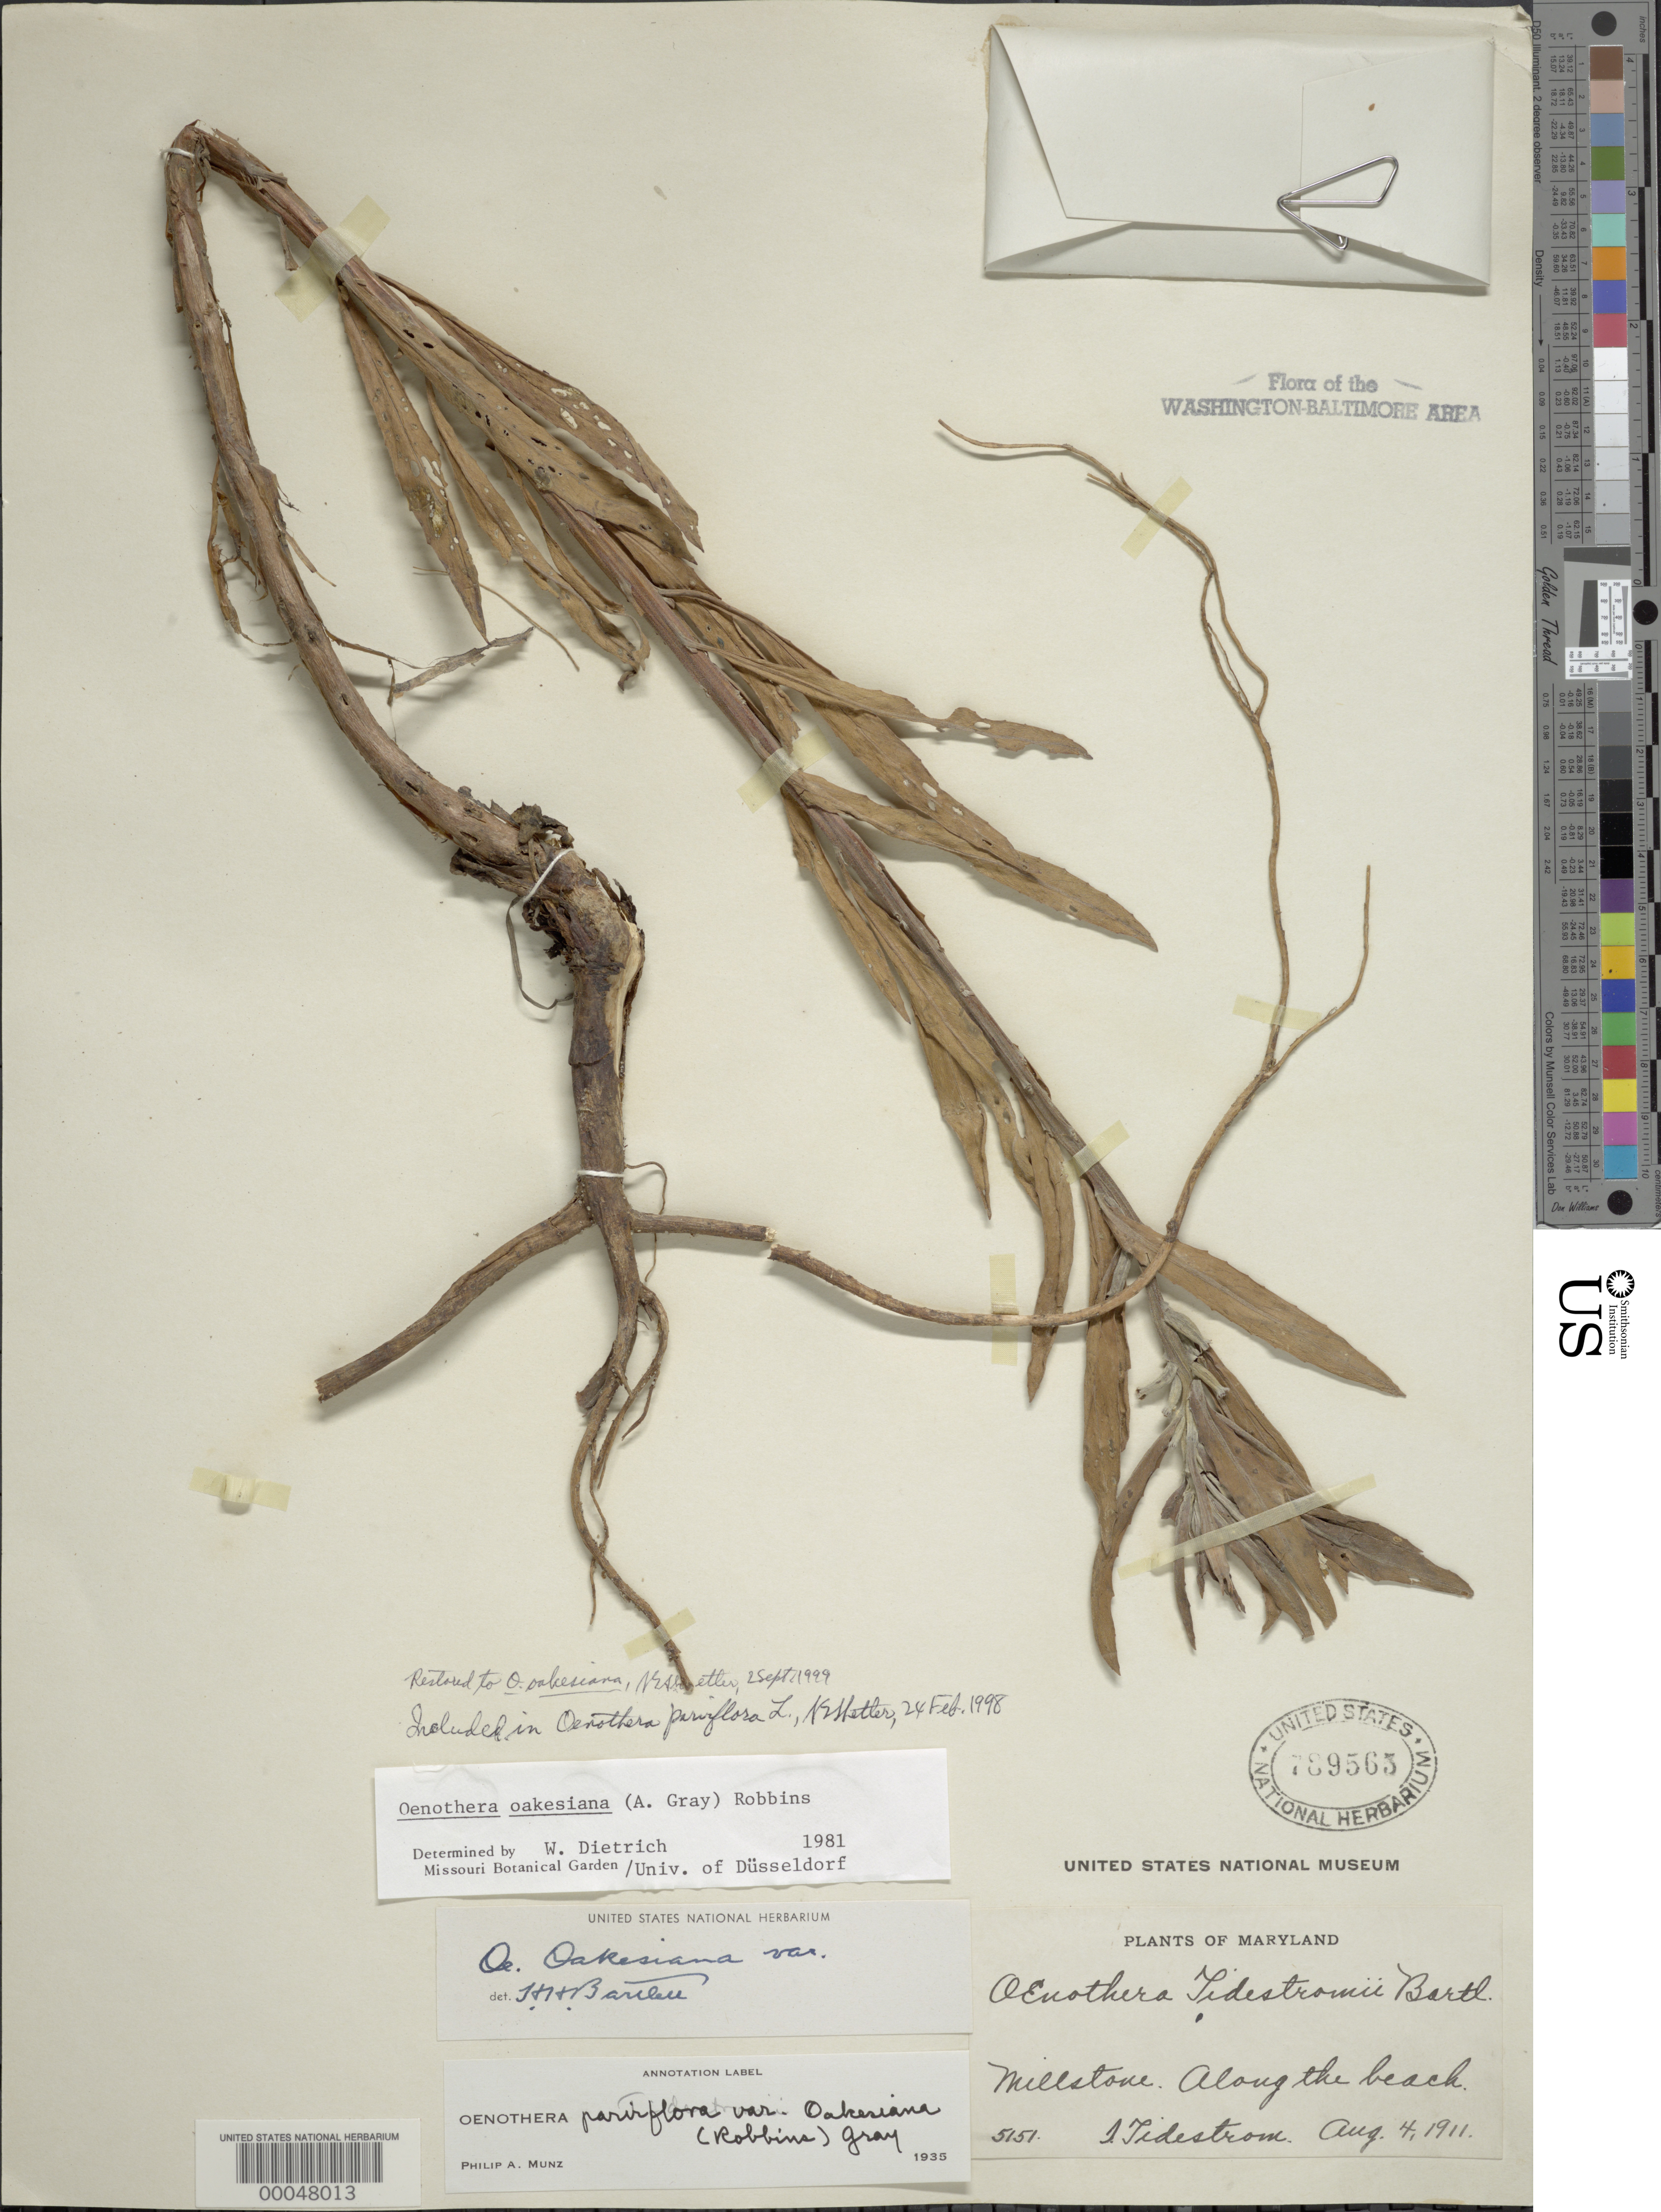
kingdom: Plantae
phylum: Tracheophyta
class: Magnoliopsida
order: Myrtales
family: Onagraceae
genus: Oenothera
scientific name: Oenothera oakesiana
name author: (A. Gray) J.W. Robbins ex S. Watson & J.M. Coult.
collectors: I. F. Tidestrom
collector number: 5151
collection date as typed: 04 Aug 1911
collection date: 1911-08-04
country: United States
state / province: Maryland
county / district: St. Mary's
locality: Millstone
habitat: Along the beach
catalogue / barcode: US 789565